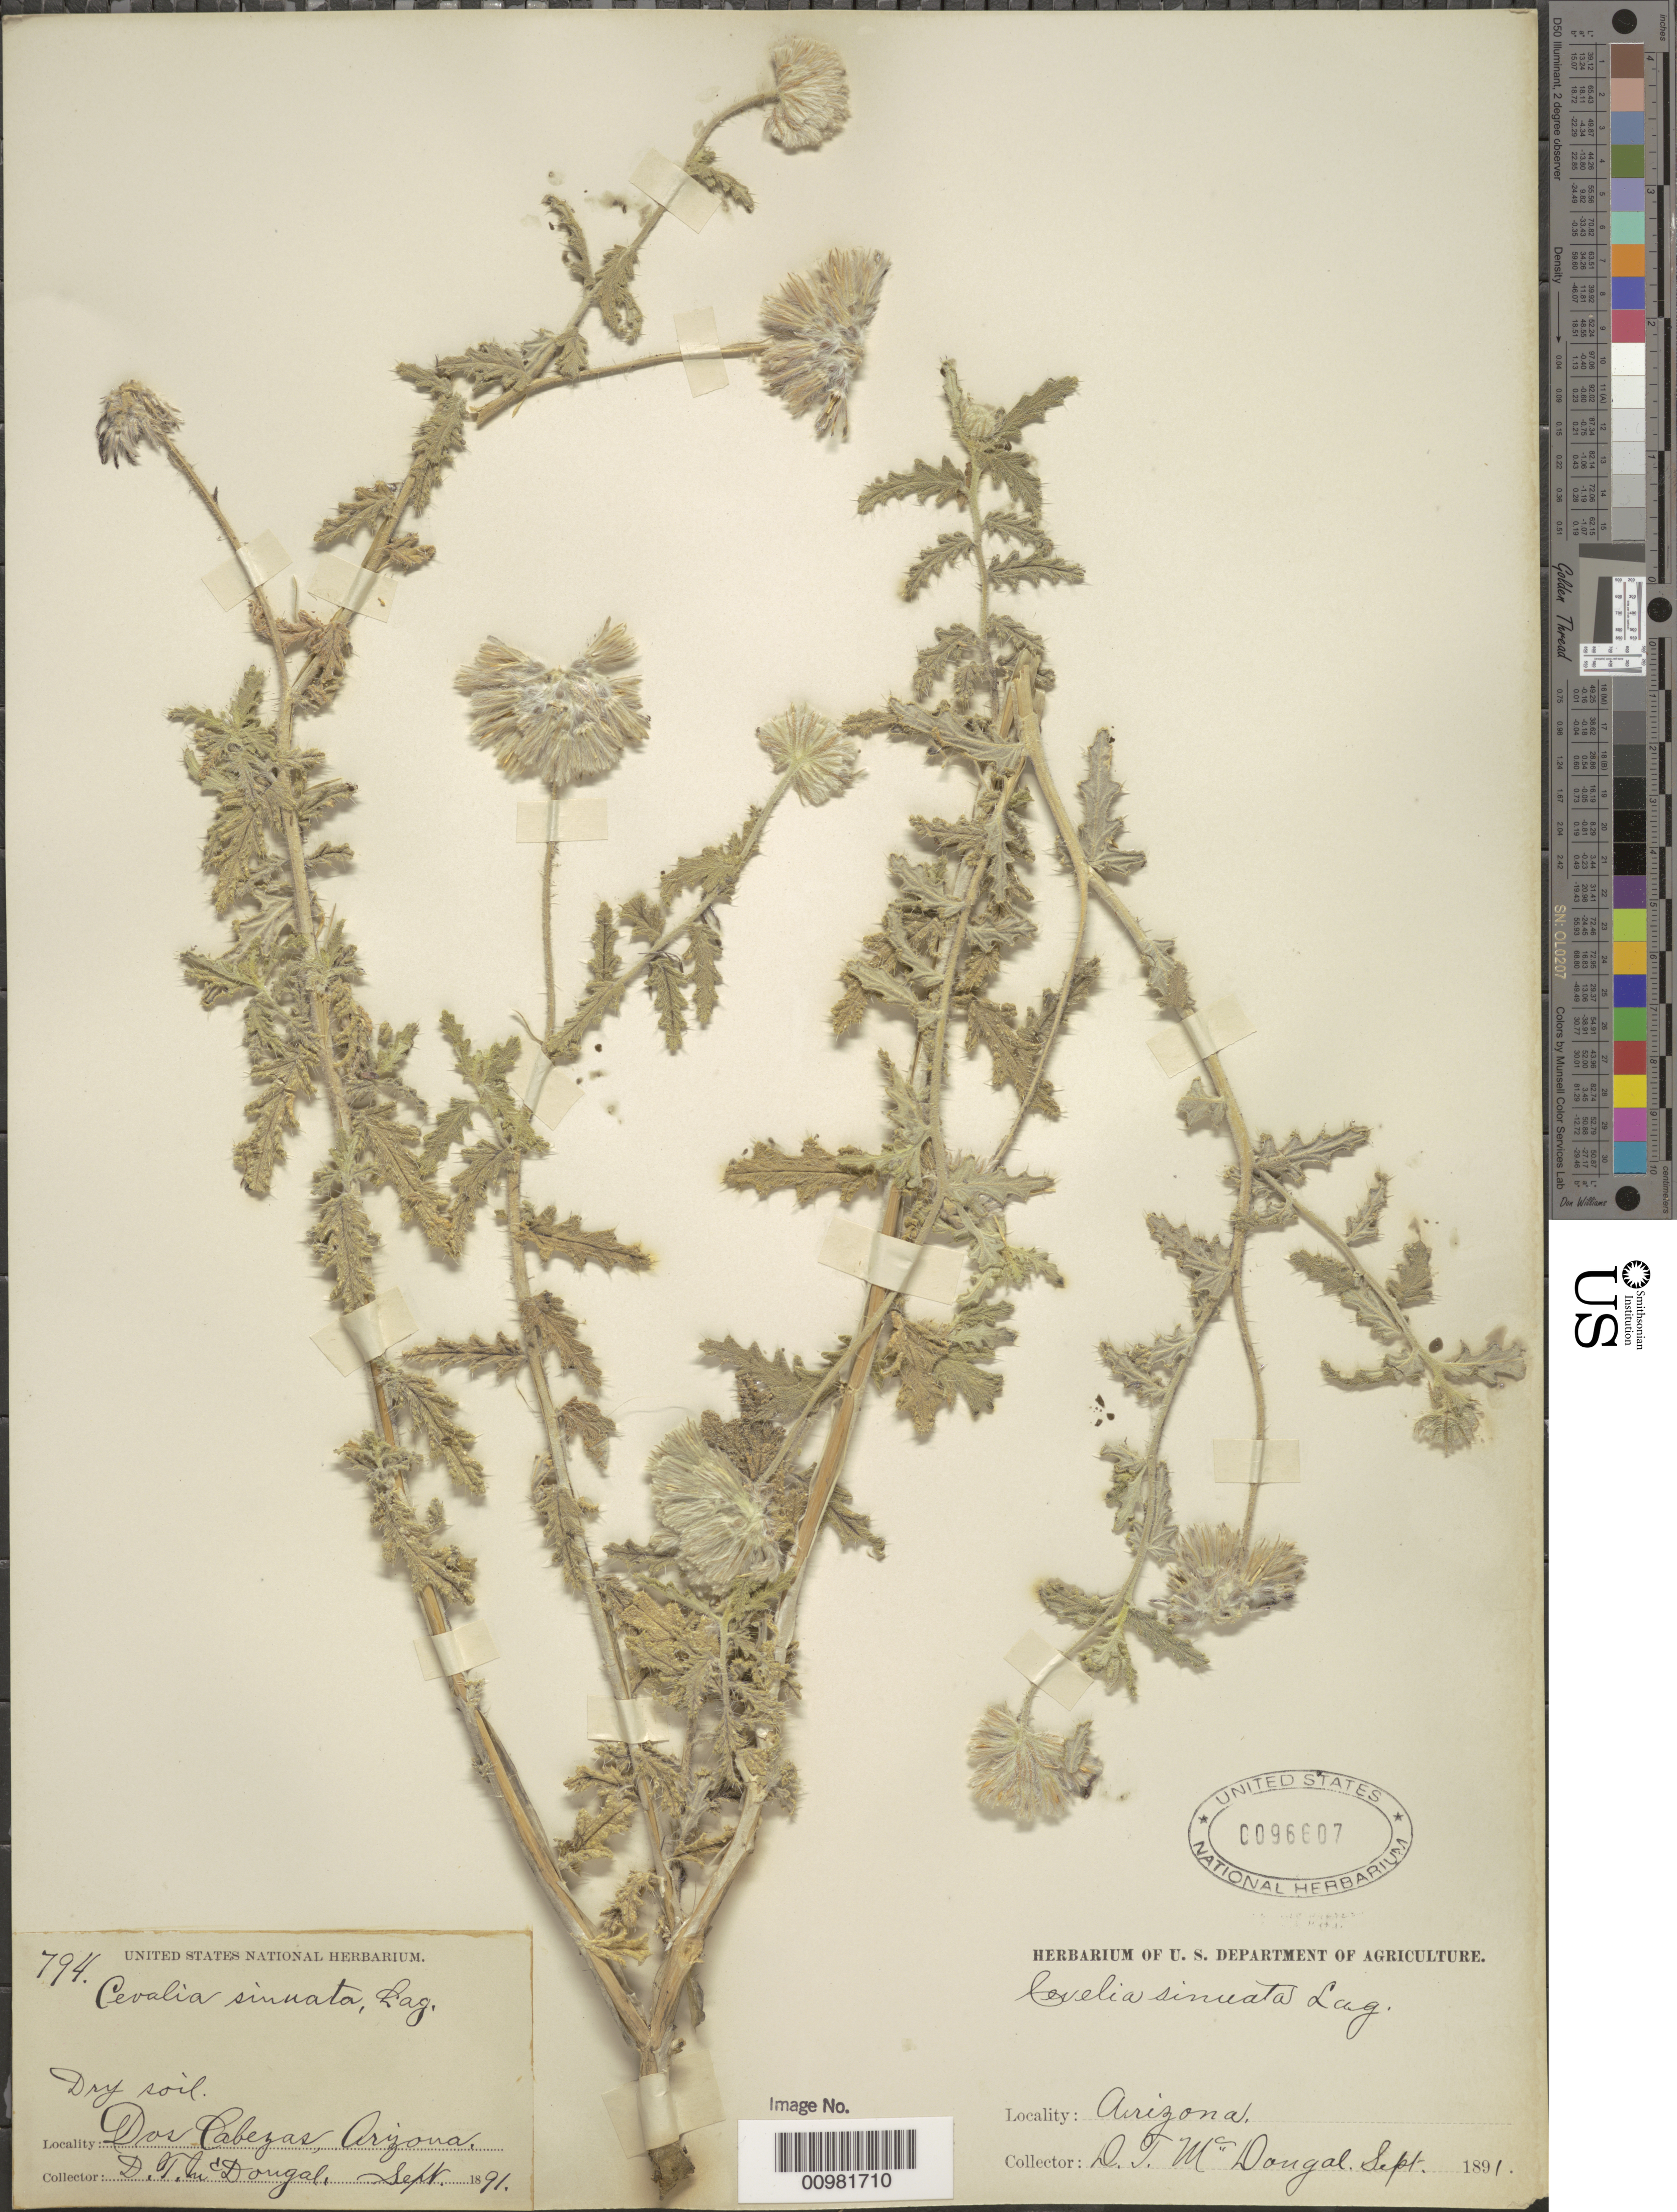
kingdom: Plantae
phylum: Tracheophyta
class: Magnoliopsida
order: Cornales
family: Loasaceae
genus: Cevallia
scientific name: Cevallia sinuata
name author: Lag.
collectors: D. T. MacDougal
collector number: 794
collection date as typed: Sep 1891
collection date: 1891-09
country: United States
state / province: Arizona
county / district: Cochise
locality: Dos Cabezas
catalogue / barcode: US 96607